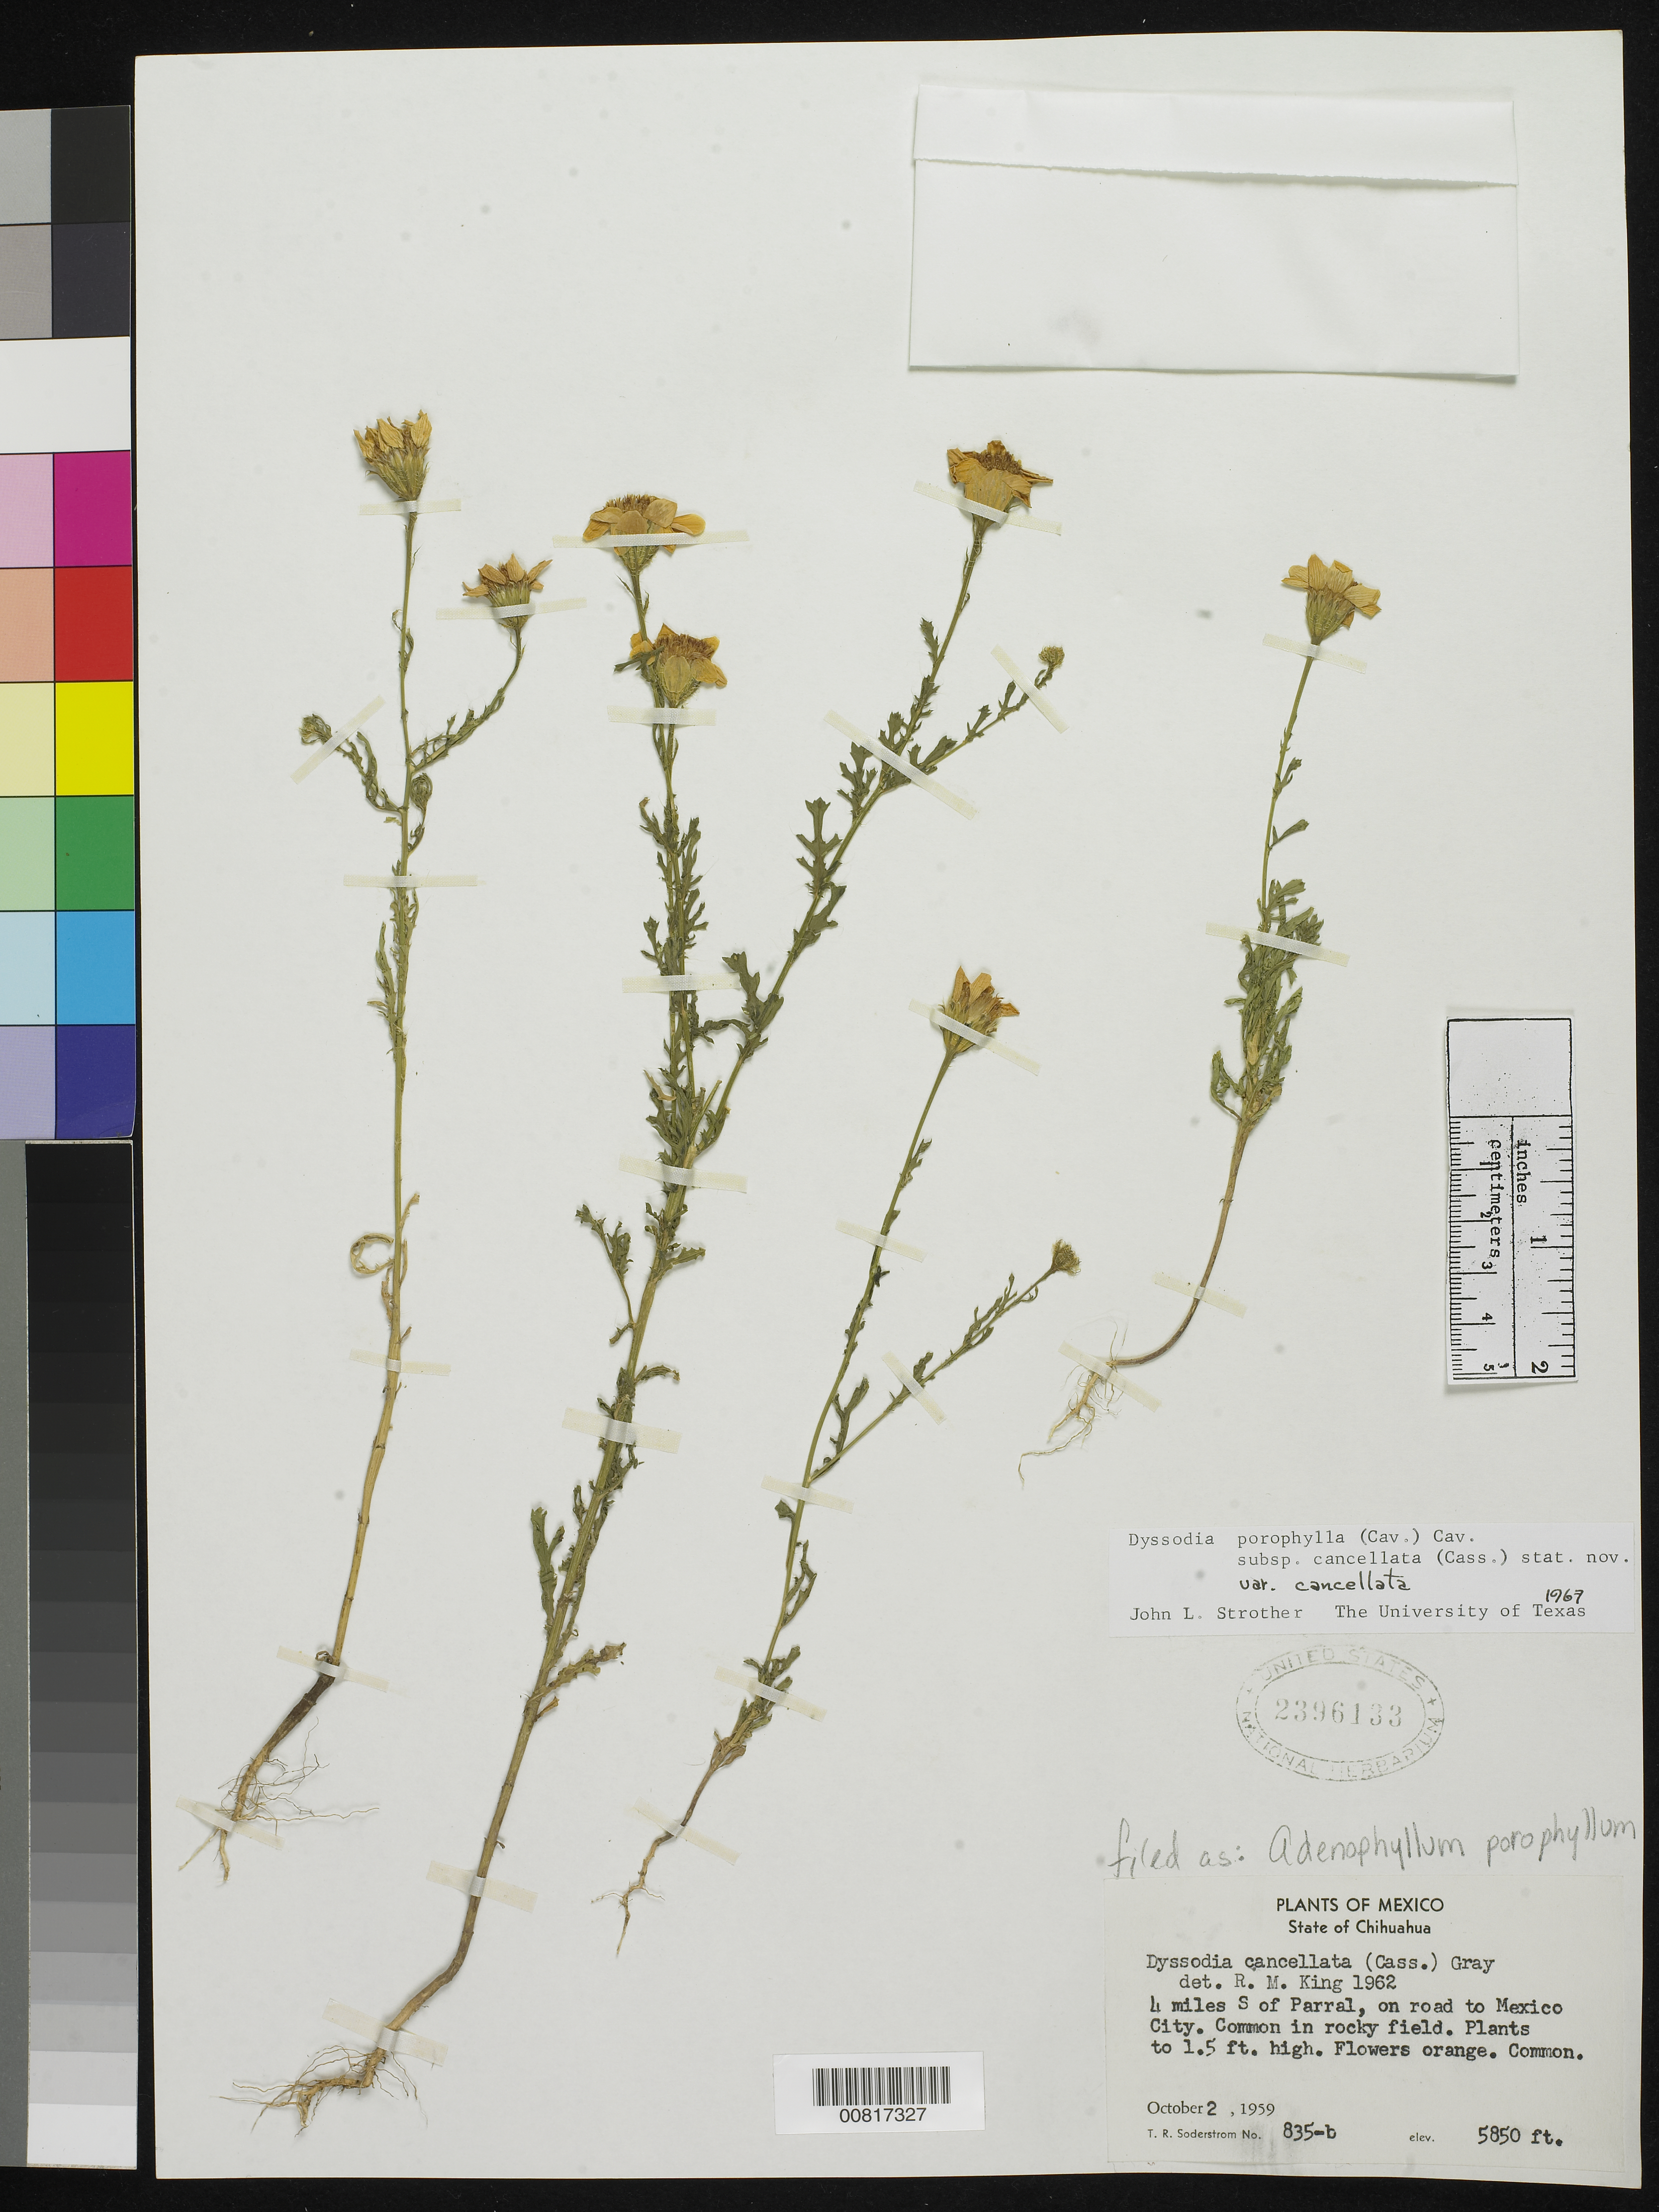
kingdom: Plantae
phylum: Tracheophyta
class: Magnoliopsida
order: Asterales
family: Asteraceae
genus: Adenophyllum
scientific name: Adenophyllum porophyllum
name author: (Cav.) Hemsl.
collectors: T. R. Soderstrom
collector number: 835-b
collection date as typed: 02 Oct 1959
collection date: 1959-10-02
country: Mexico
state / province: Chihuahua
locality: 4 miles S of Parral, on road to Mexico City.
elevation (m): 1783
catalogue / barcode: US 2396133